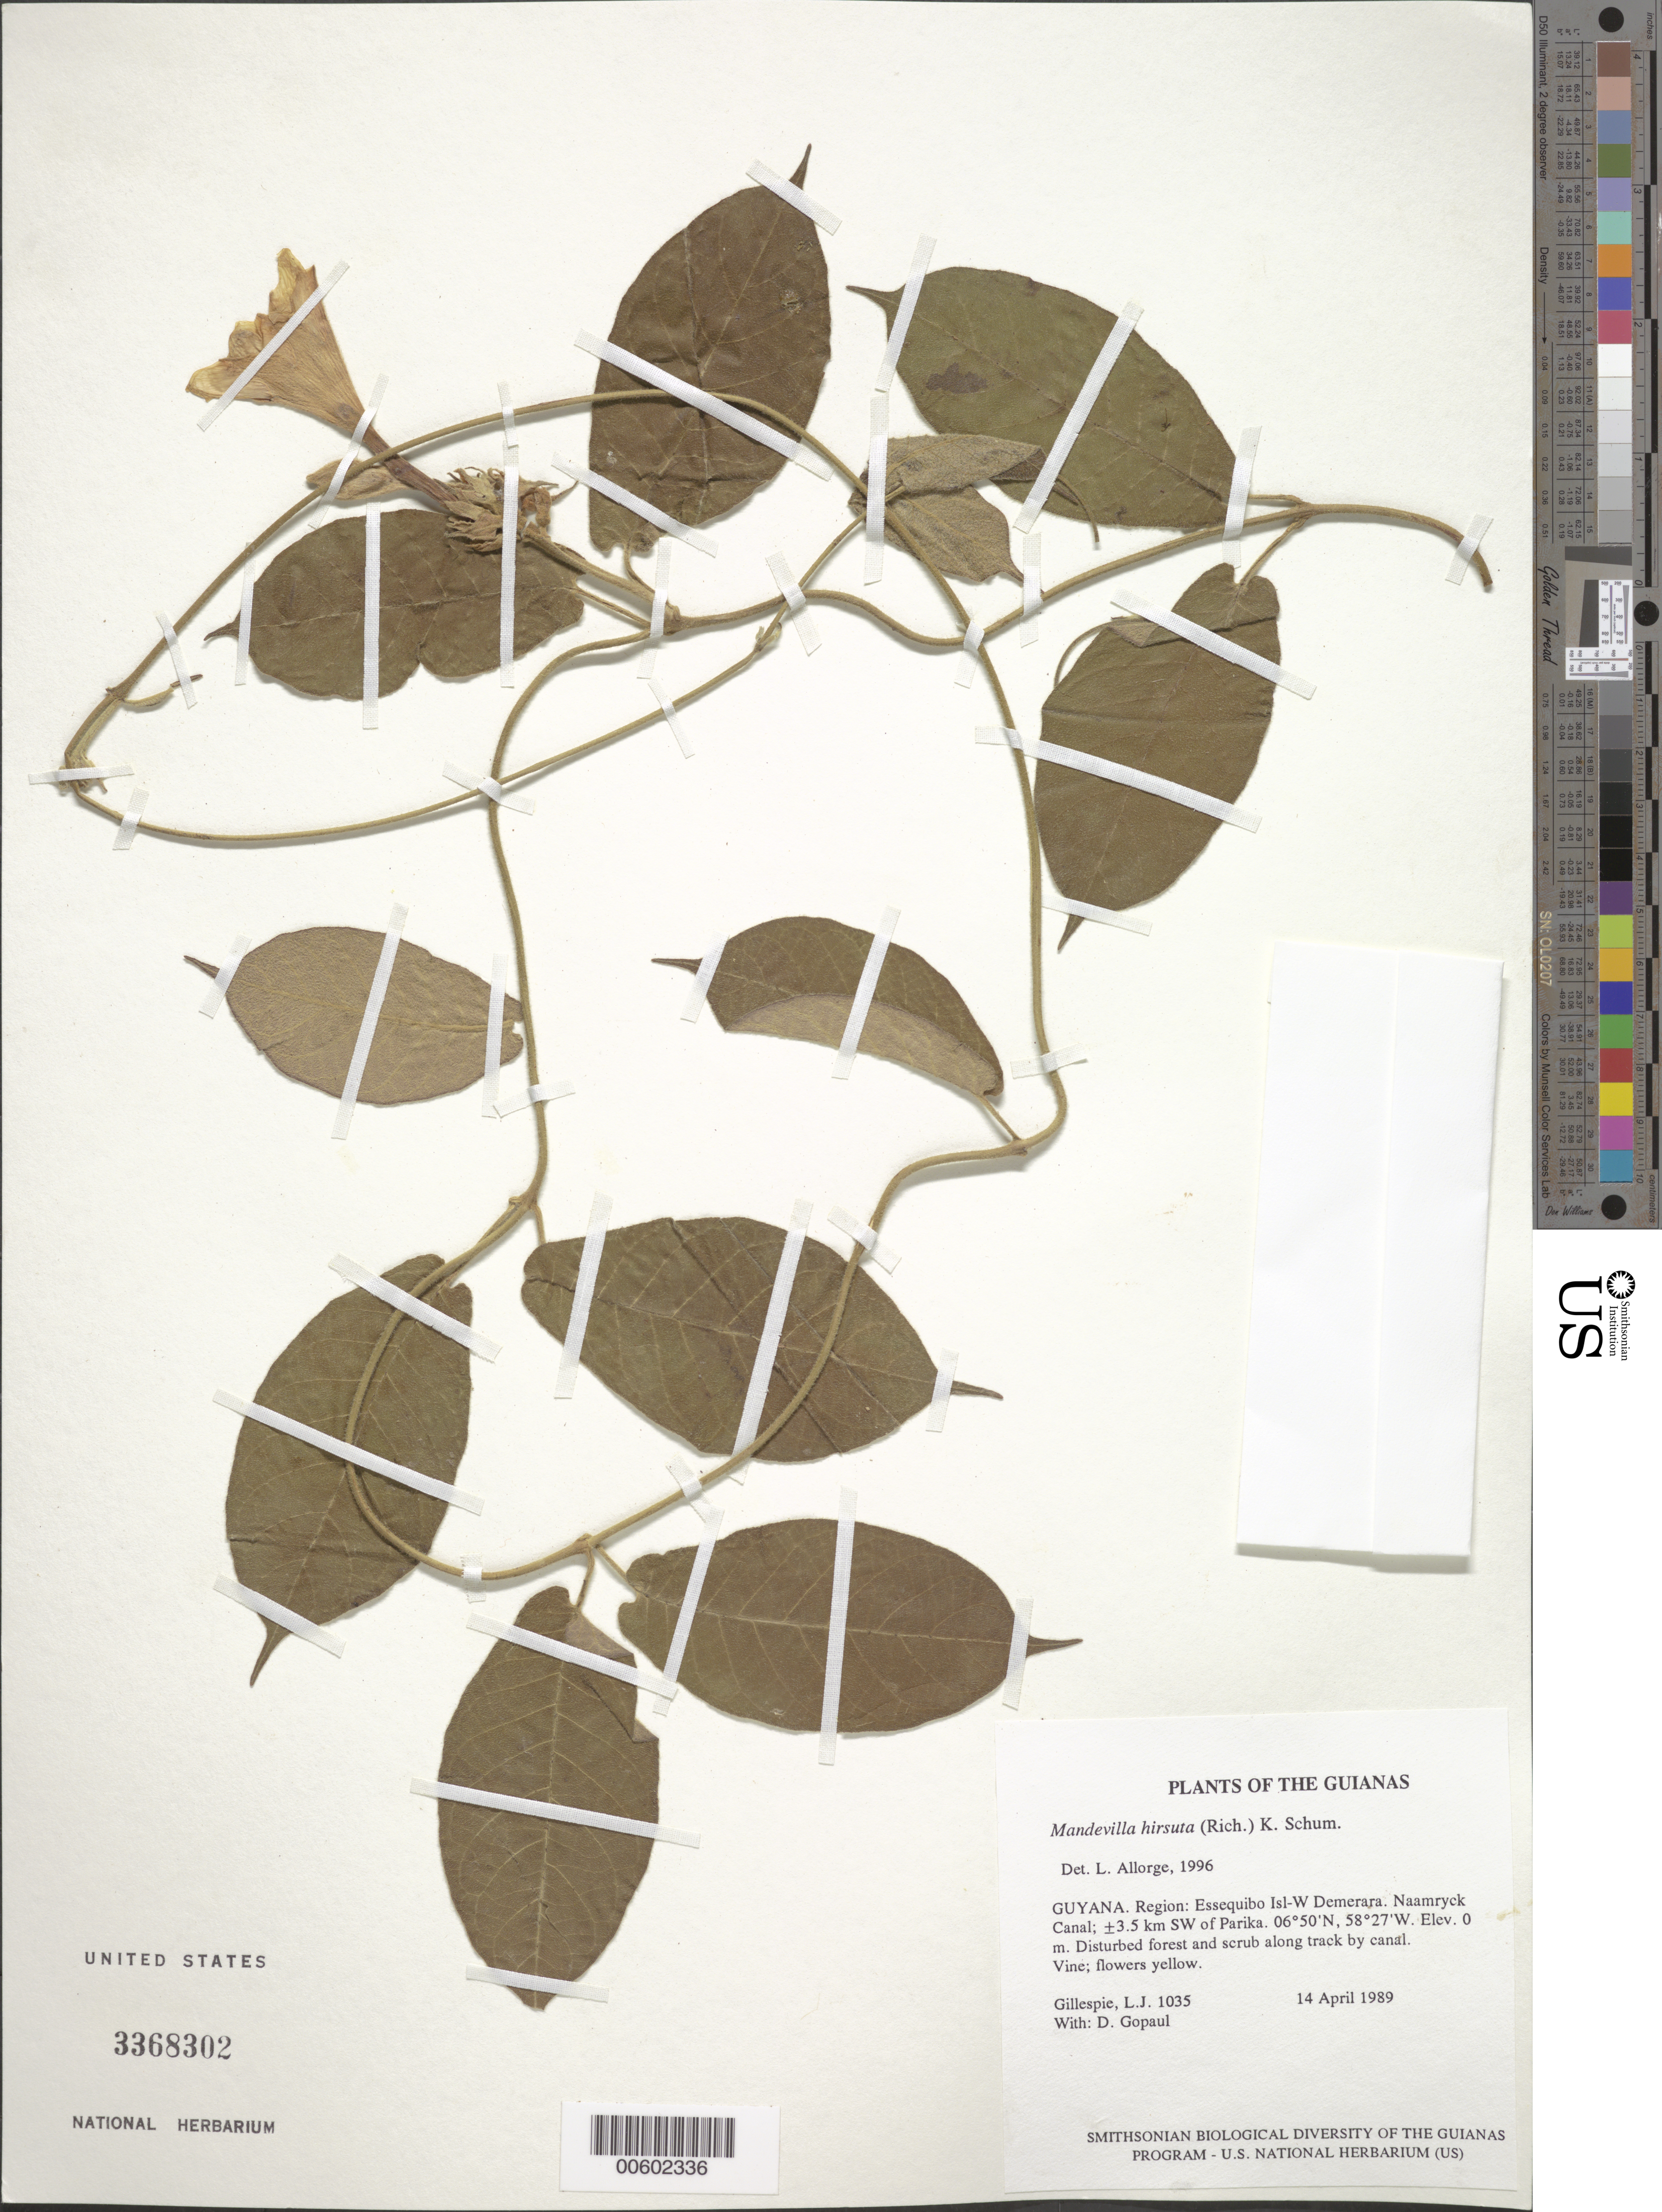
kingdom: Plantae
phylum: Tracheophyta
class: Magnoliopsida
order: Gentianales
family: Apocynaceae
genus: Mandevilla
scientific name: Mandevilla hirsuta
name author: (Rich.) K. Schum.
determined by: Allorge, L.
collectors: L. J. Gillespie & D. Gopaul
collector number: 1035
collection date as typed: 14 April 1989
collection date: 1989-04-14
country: Guyana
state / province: Essequibo Isl-W. Demerara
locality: Naamryck Canal; ±3.5 km SW of Parika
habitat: Disturbed forest and scrub along track by canal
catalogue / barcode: US 3368302